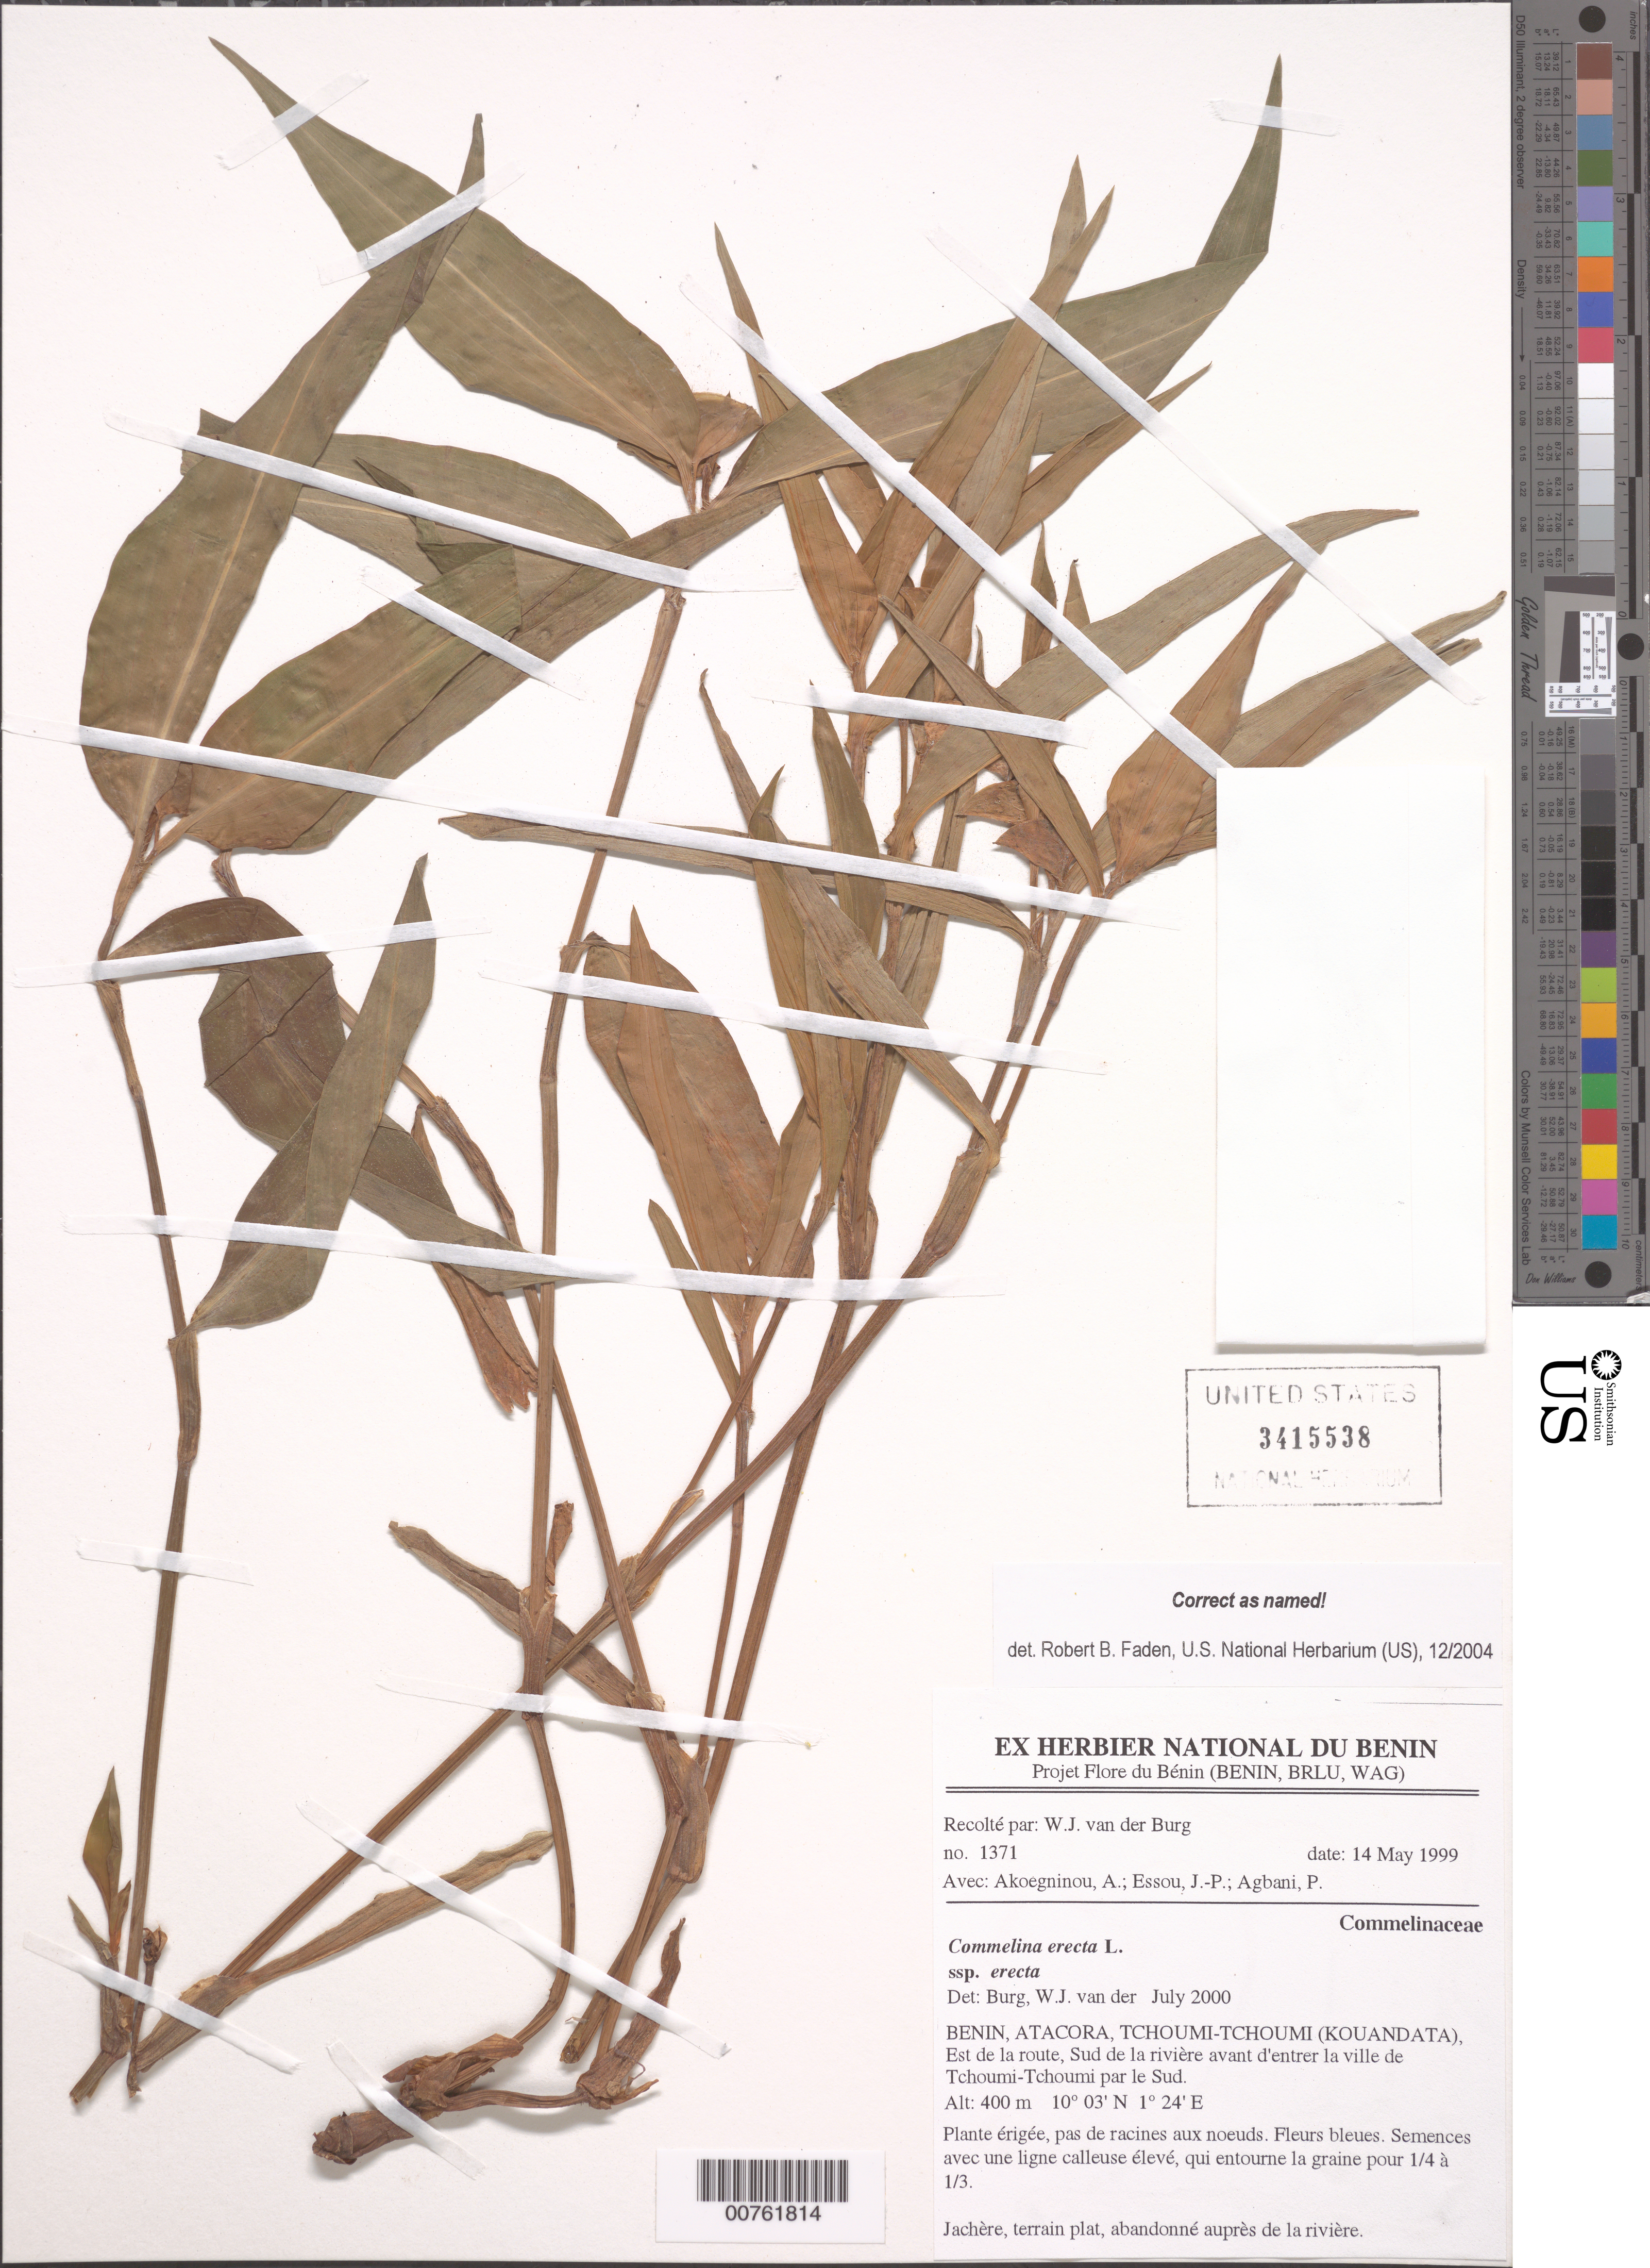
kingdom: Plantae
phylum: Tracheophyta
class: Liliopsida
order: Commelinales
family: Commelinaceae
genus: Commelina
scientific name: Commelina erecta subsp. erecta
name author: L.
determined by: Faden, Robert B., (US), Smithsonian Institution - National Museum of Natural History (UNITED STATES)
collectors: W. van der Burg, A. Akoegninou, J. Essou & P. Agbani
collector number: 1371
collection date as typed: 14 May 1999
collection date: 1999-05-14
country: Benin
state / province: Atakora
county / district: Tchoumi-Tchoumi (Kouandata)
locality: Est de la route, Sud de la riviere avant d;entrer la ville de Tchoumi-Tchoumi par le Sud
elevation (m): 400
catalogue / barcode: US 3415538